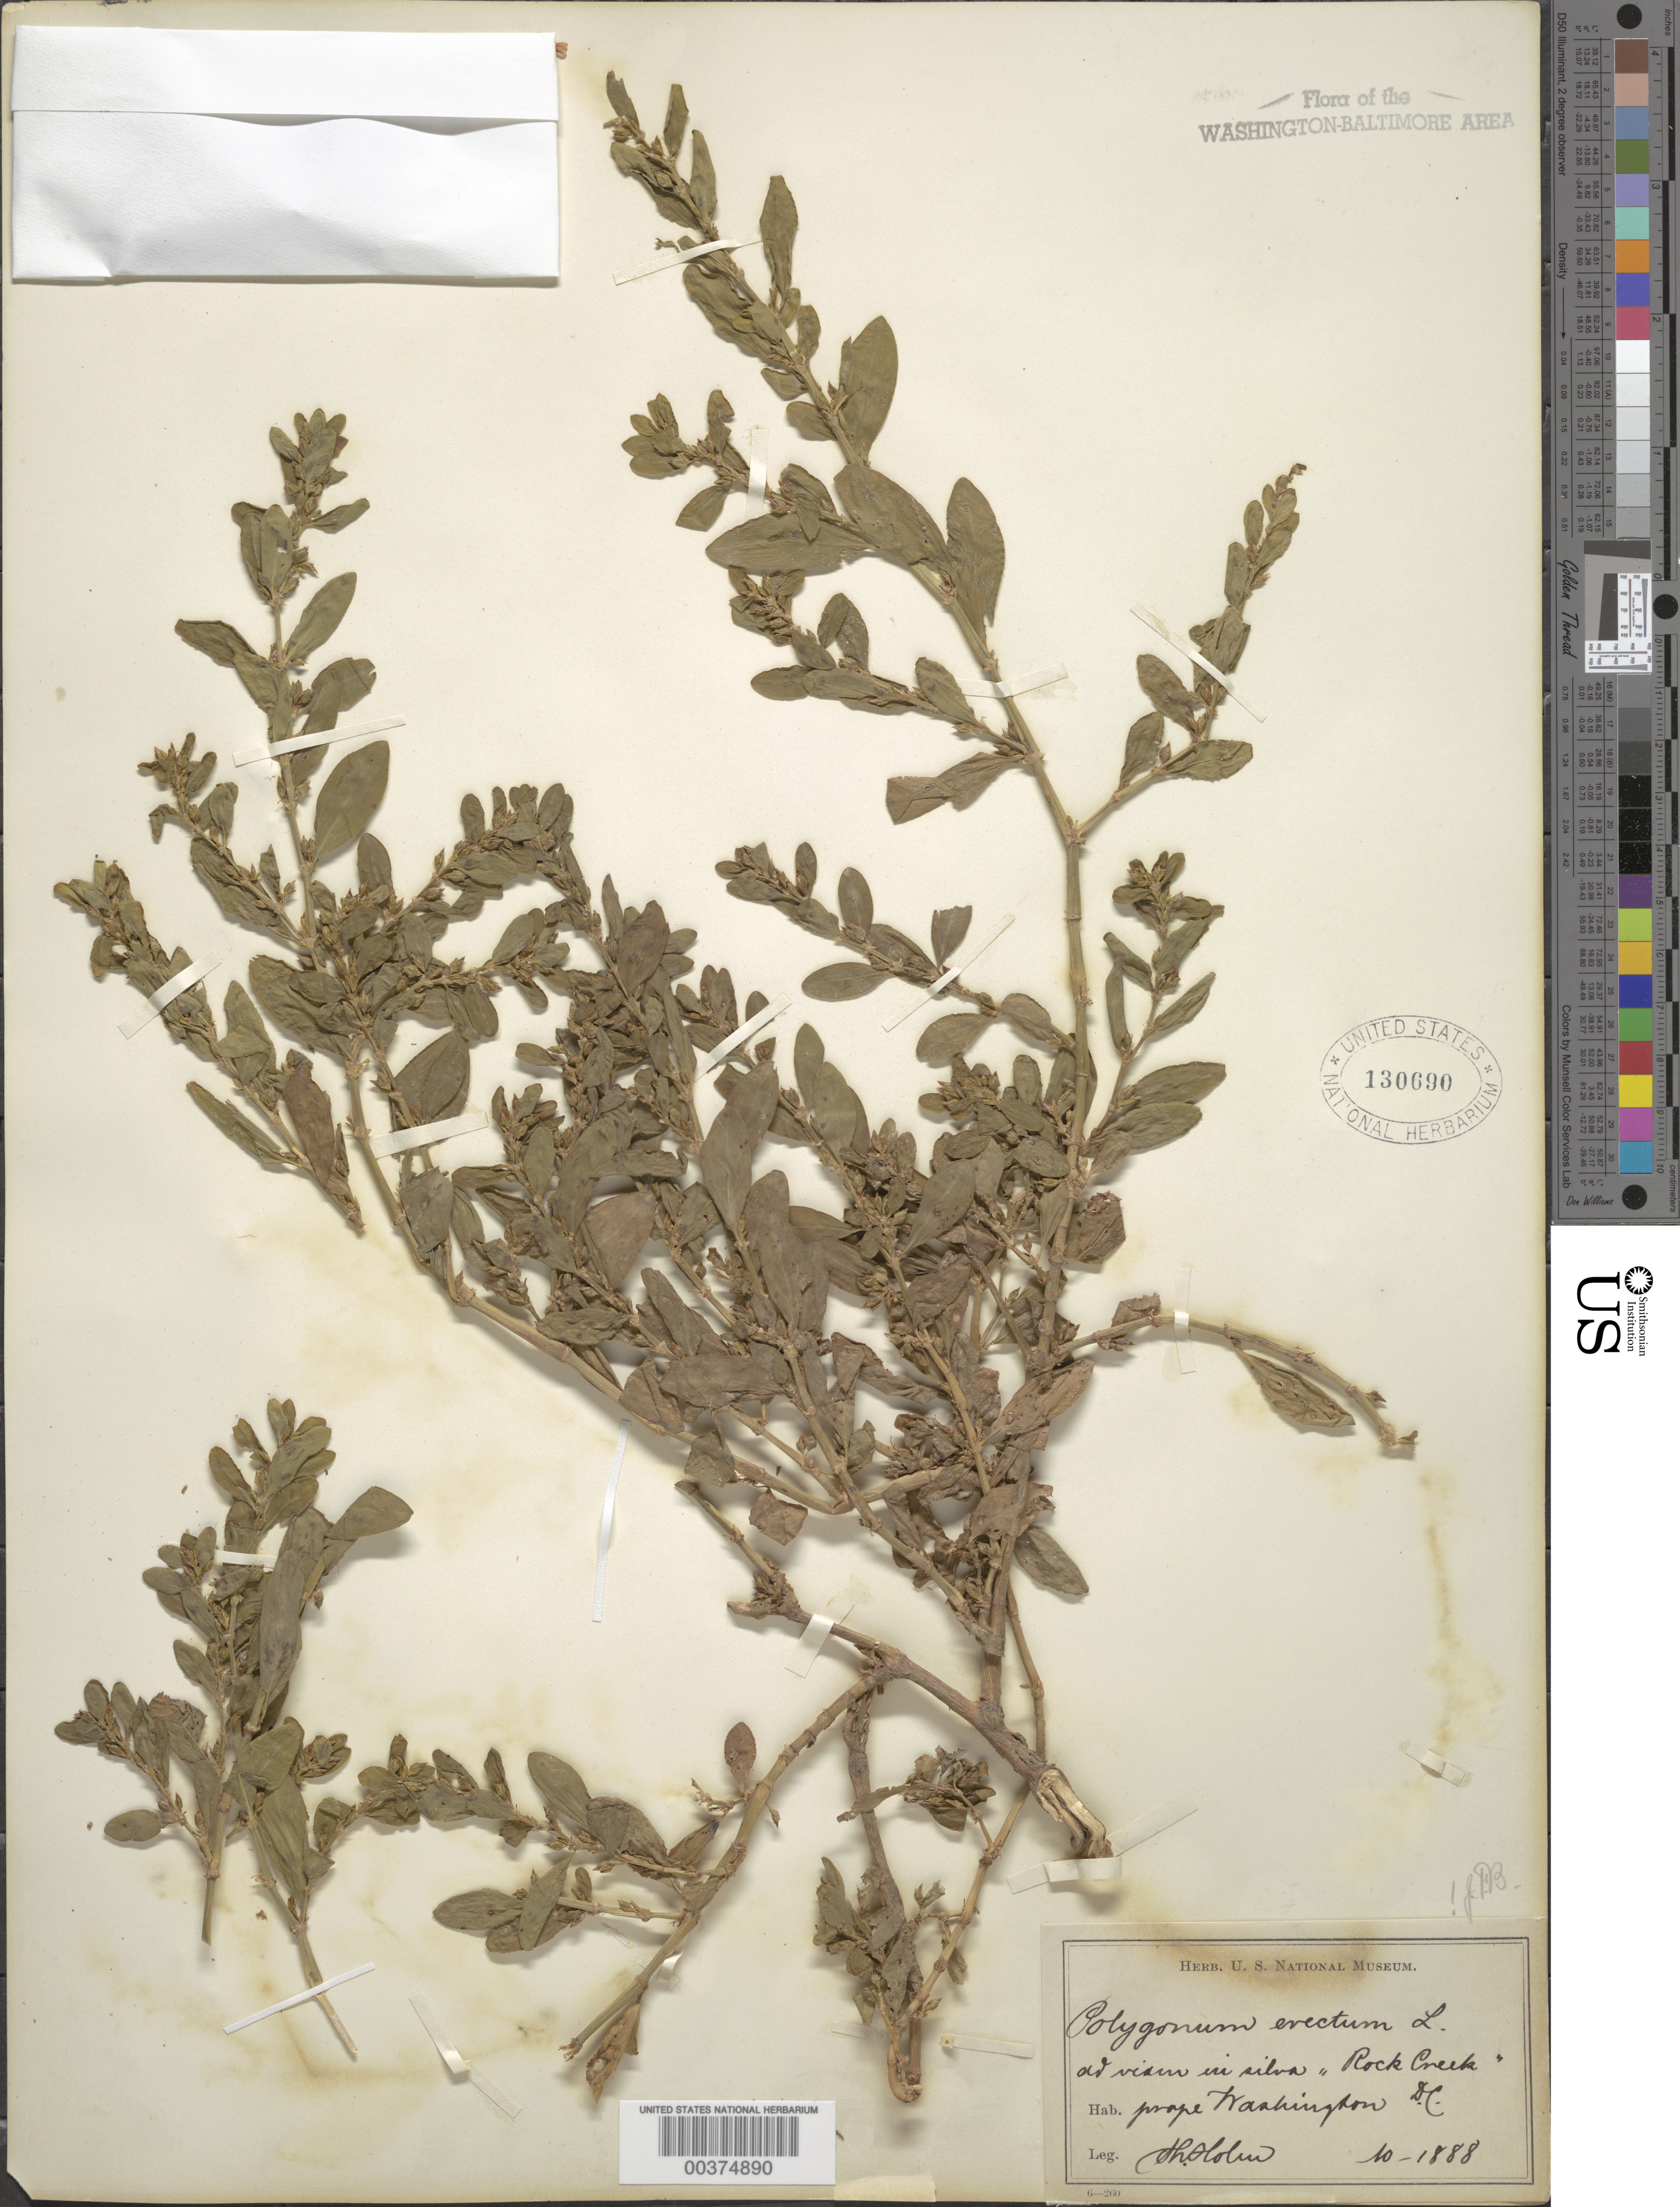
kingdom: Plantae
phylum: Tracheophyta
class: Magnoliopsida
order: Caryophyllales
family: Polygonaceae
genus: Polygonum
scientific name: Polygonum erectum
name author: L.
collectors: T. Holm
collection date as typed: Oct 1888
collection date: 1888-10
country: United States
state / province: District of Columbia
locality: Rock Creek Rock Creek Park and Vicinity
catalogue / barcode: US 130690